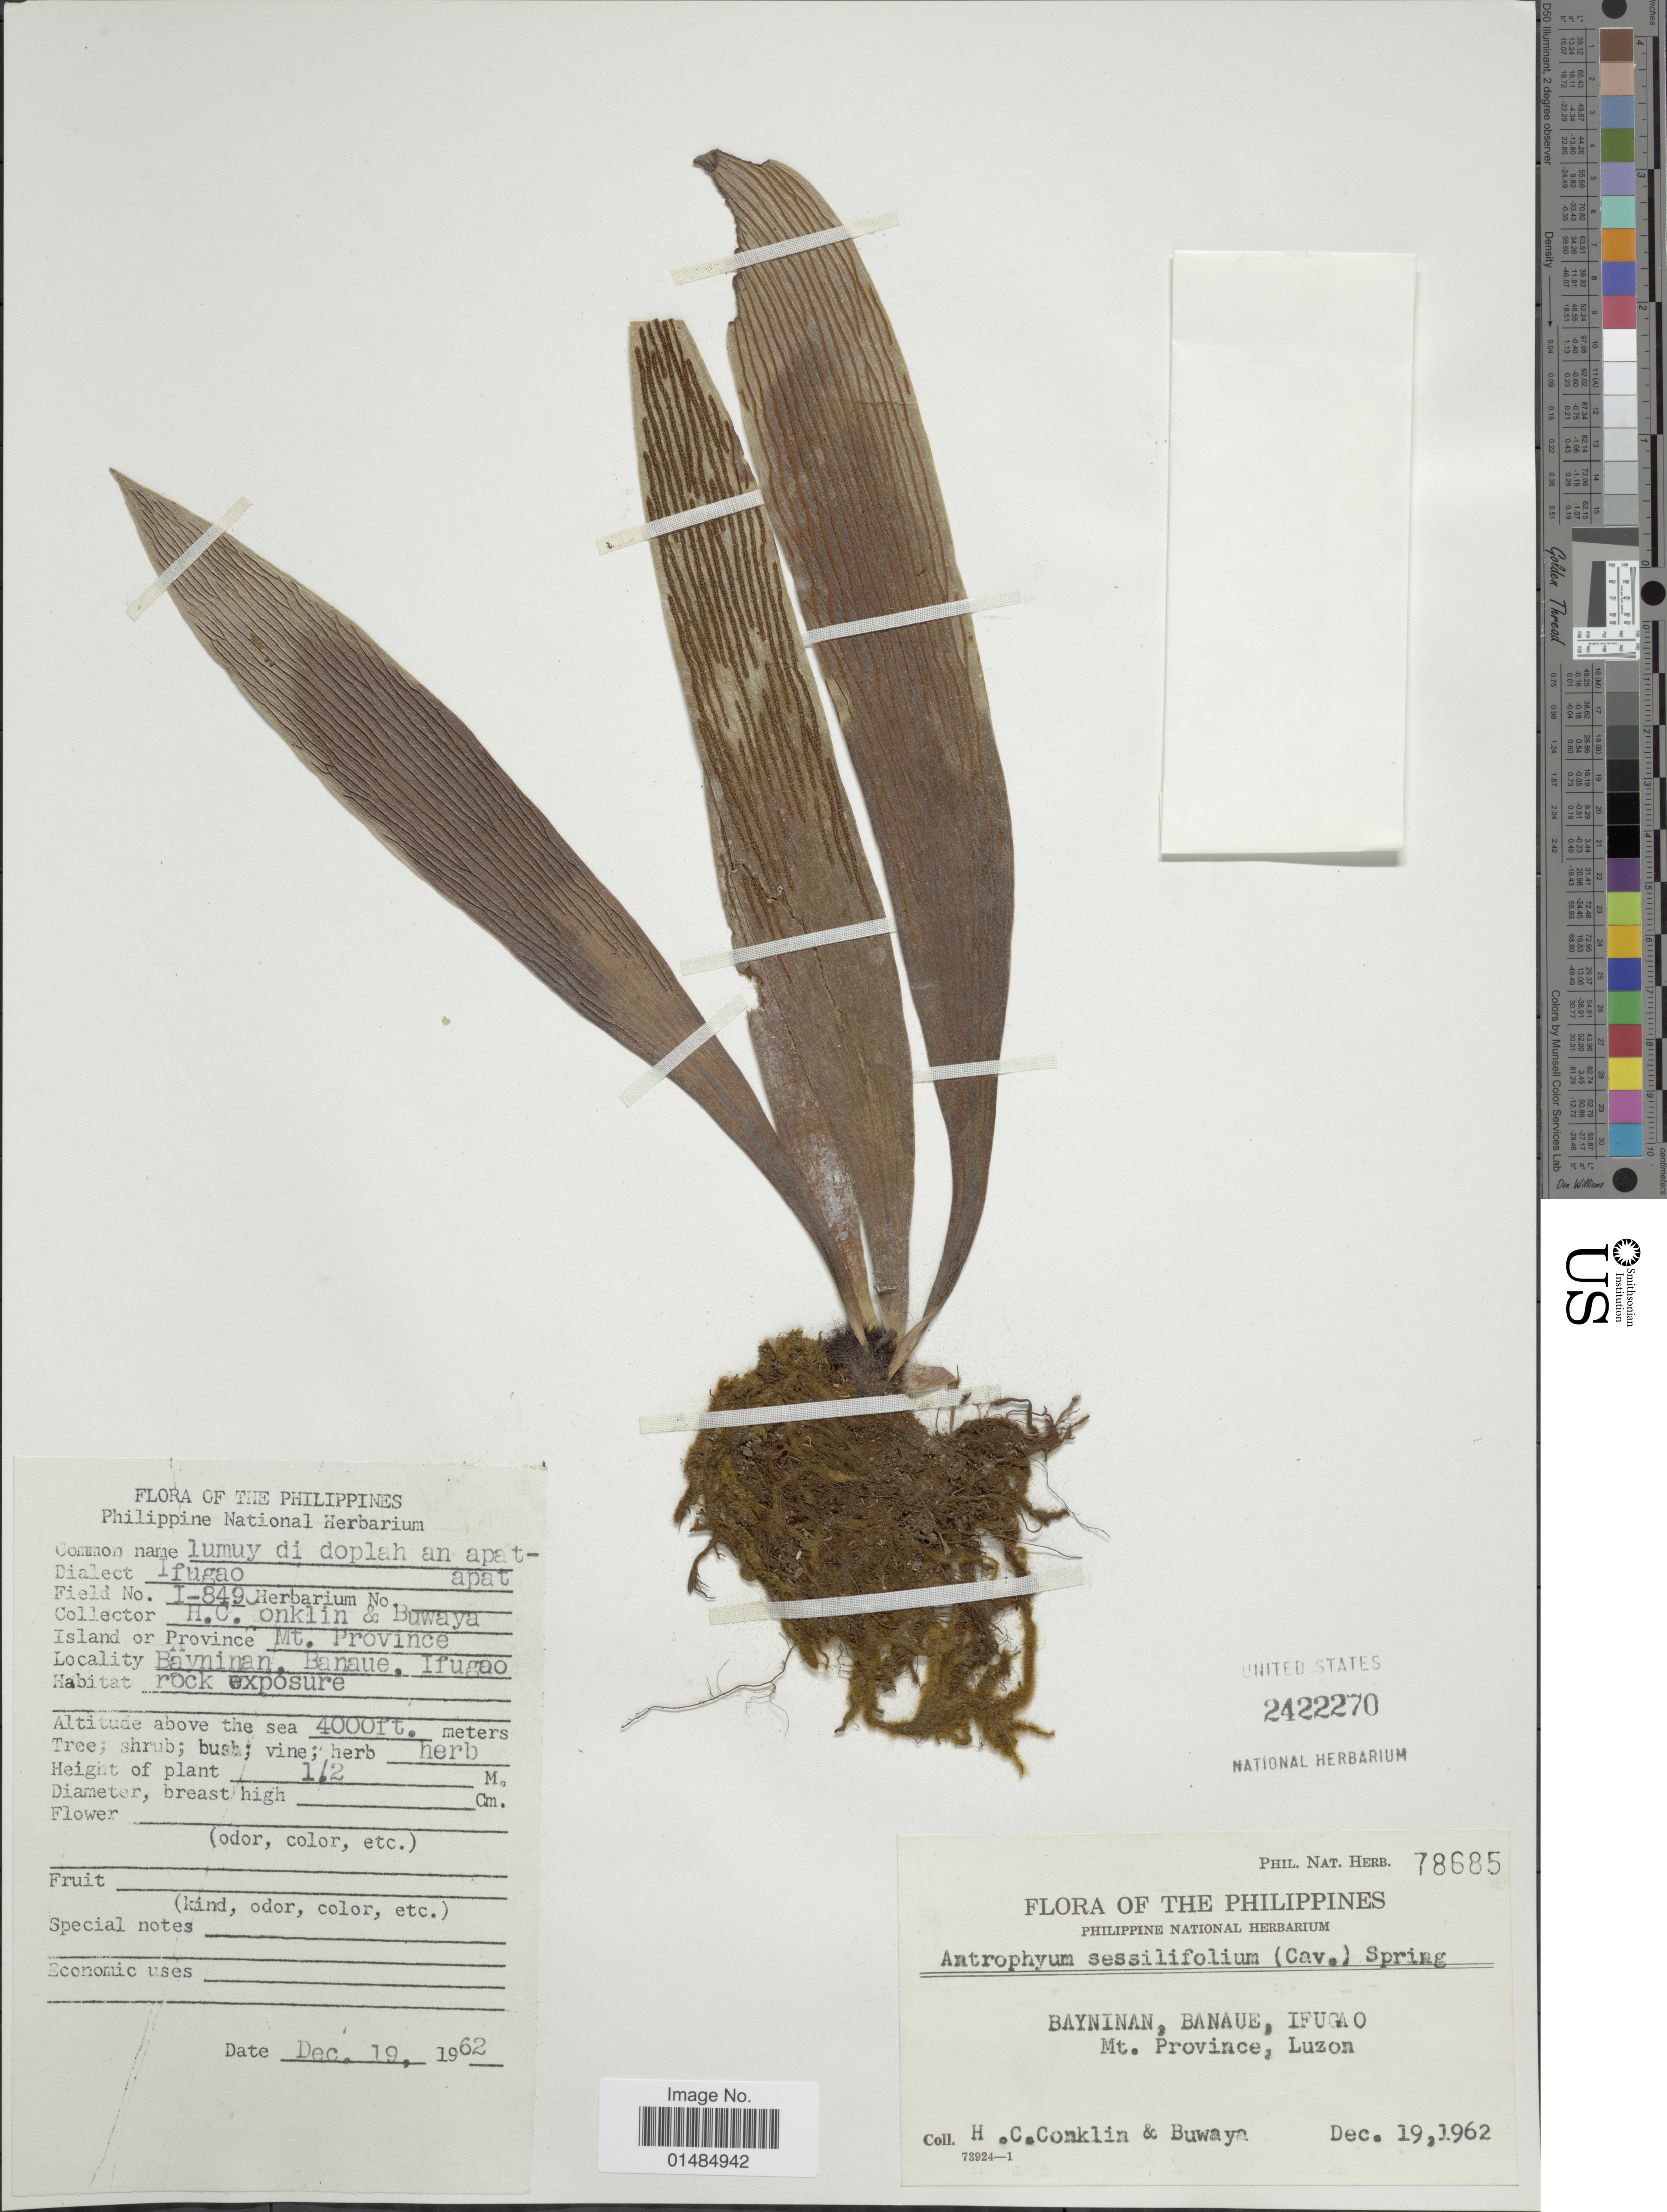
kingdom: Plantae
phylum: Tracheophyta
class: Polypodiopsida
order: Polypodiales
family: Pteridaceae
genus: Antrophyum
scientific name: Antrophyum sessilifolium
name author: (Cav.) A. Spreng.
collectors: H. Conklin & -. Buwaya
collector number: Phil. Nat. Herb. 78685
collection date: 1962-12-19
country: Philippines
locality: Bayninan, Banaeu, Ifugao, Mt. Province, Luzon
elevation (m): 1219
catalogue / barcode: US 2422270